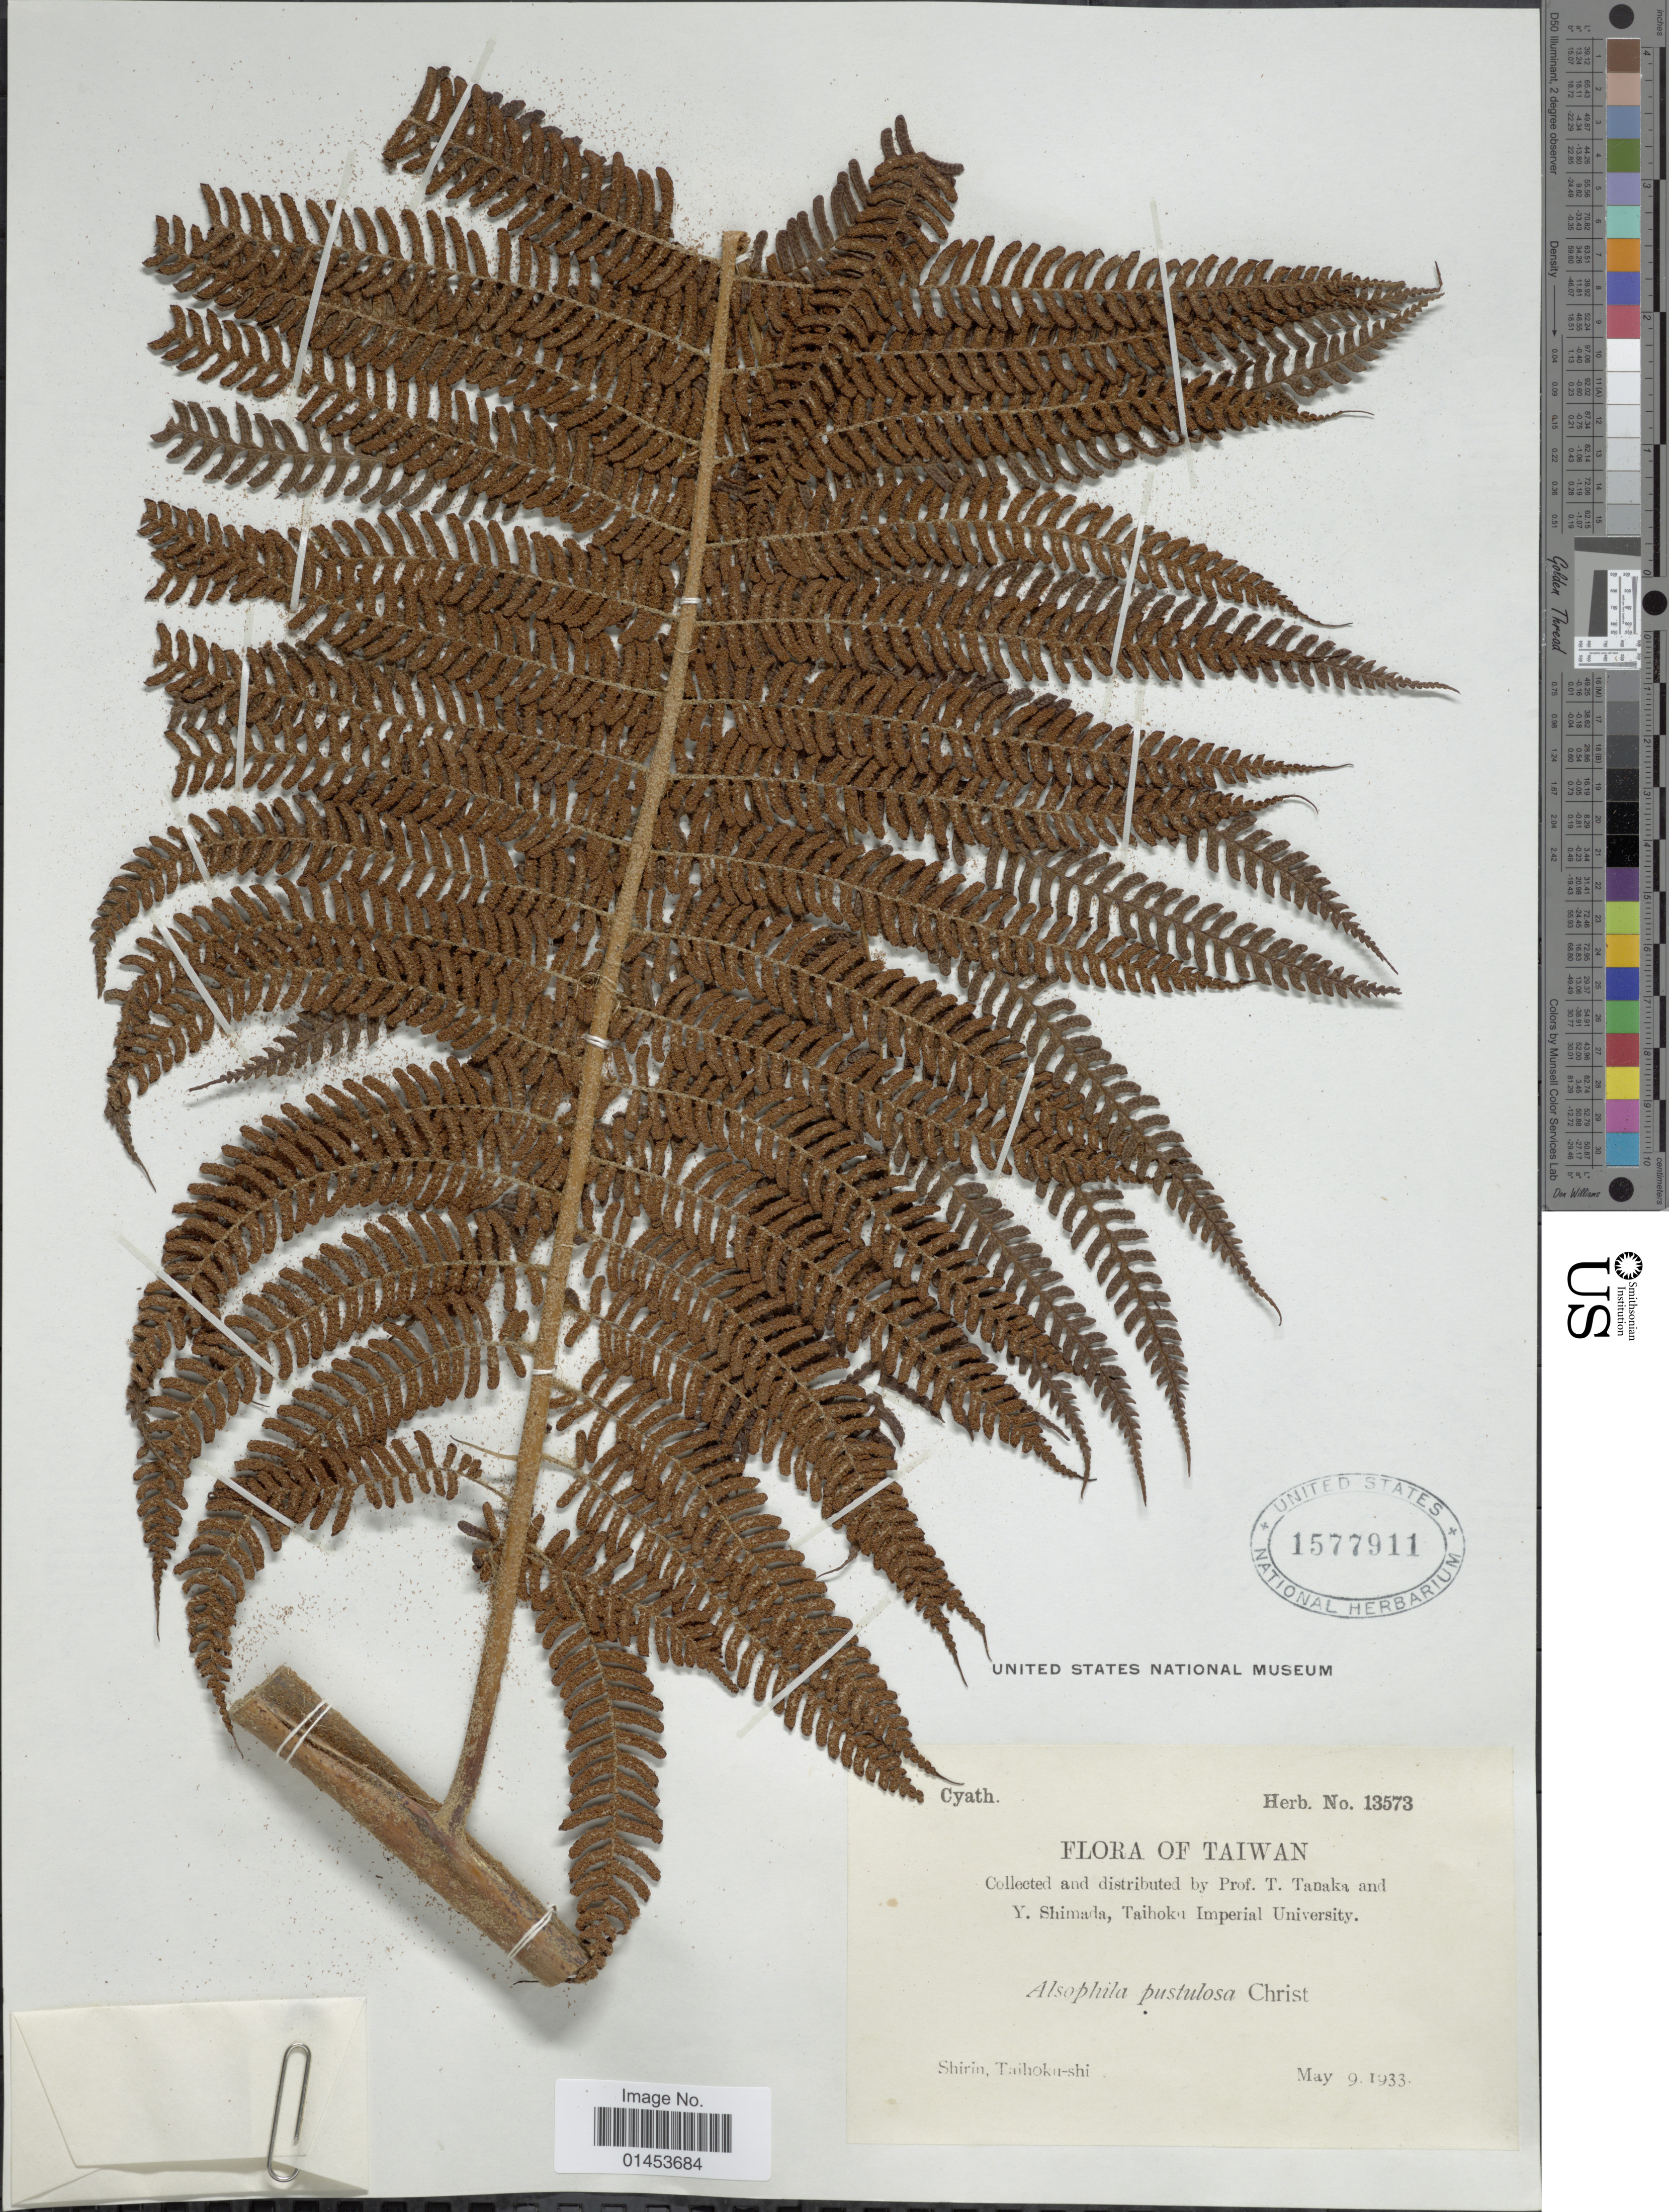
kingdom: Plantae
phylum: Tracheophyta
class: Polypodiopsida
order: Cyatheales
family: Cyatheaceae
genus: Cyathea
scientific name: Cyathea lepifera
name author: (J. Sm.) Copel.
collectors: T. Tanaka & Y. Shimada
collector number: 13573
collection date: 1933-05-09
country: Taiwan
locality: Taiwan, Shirin, Taihoku-shi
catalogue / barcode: US 1577911